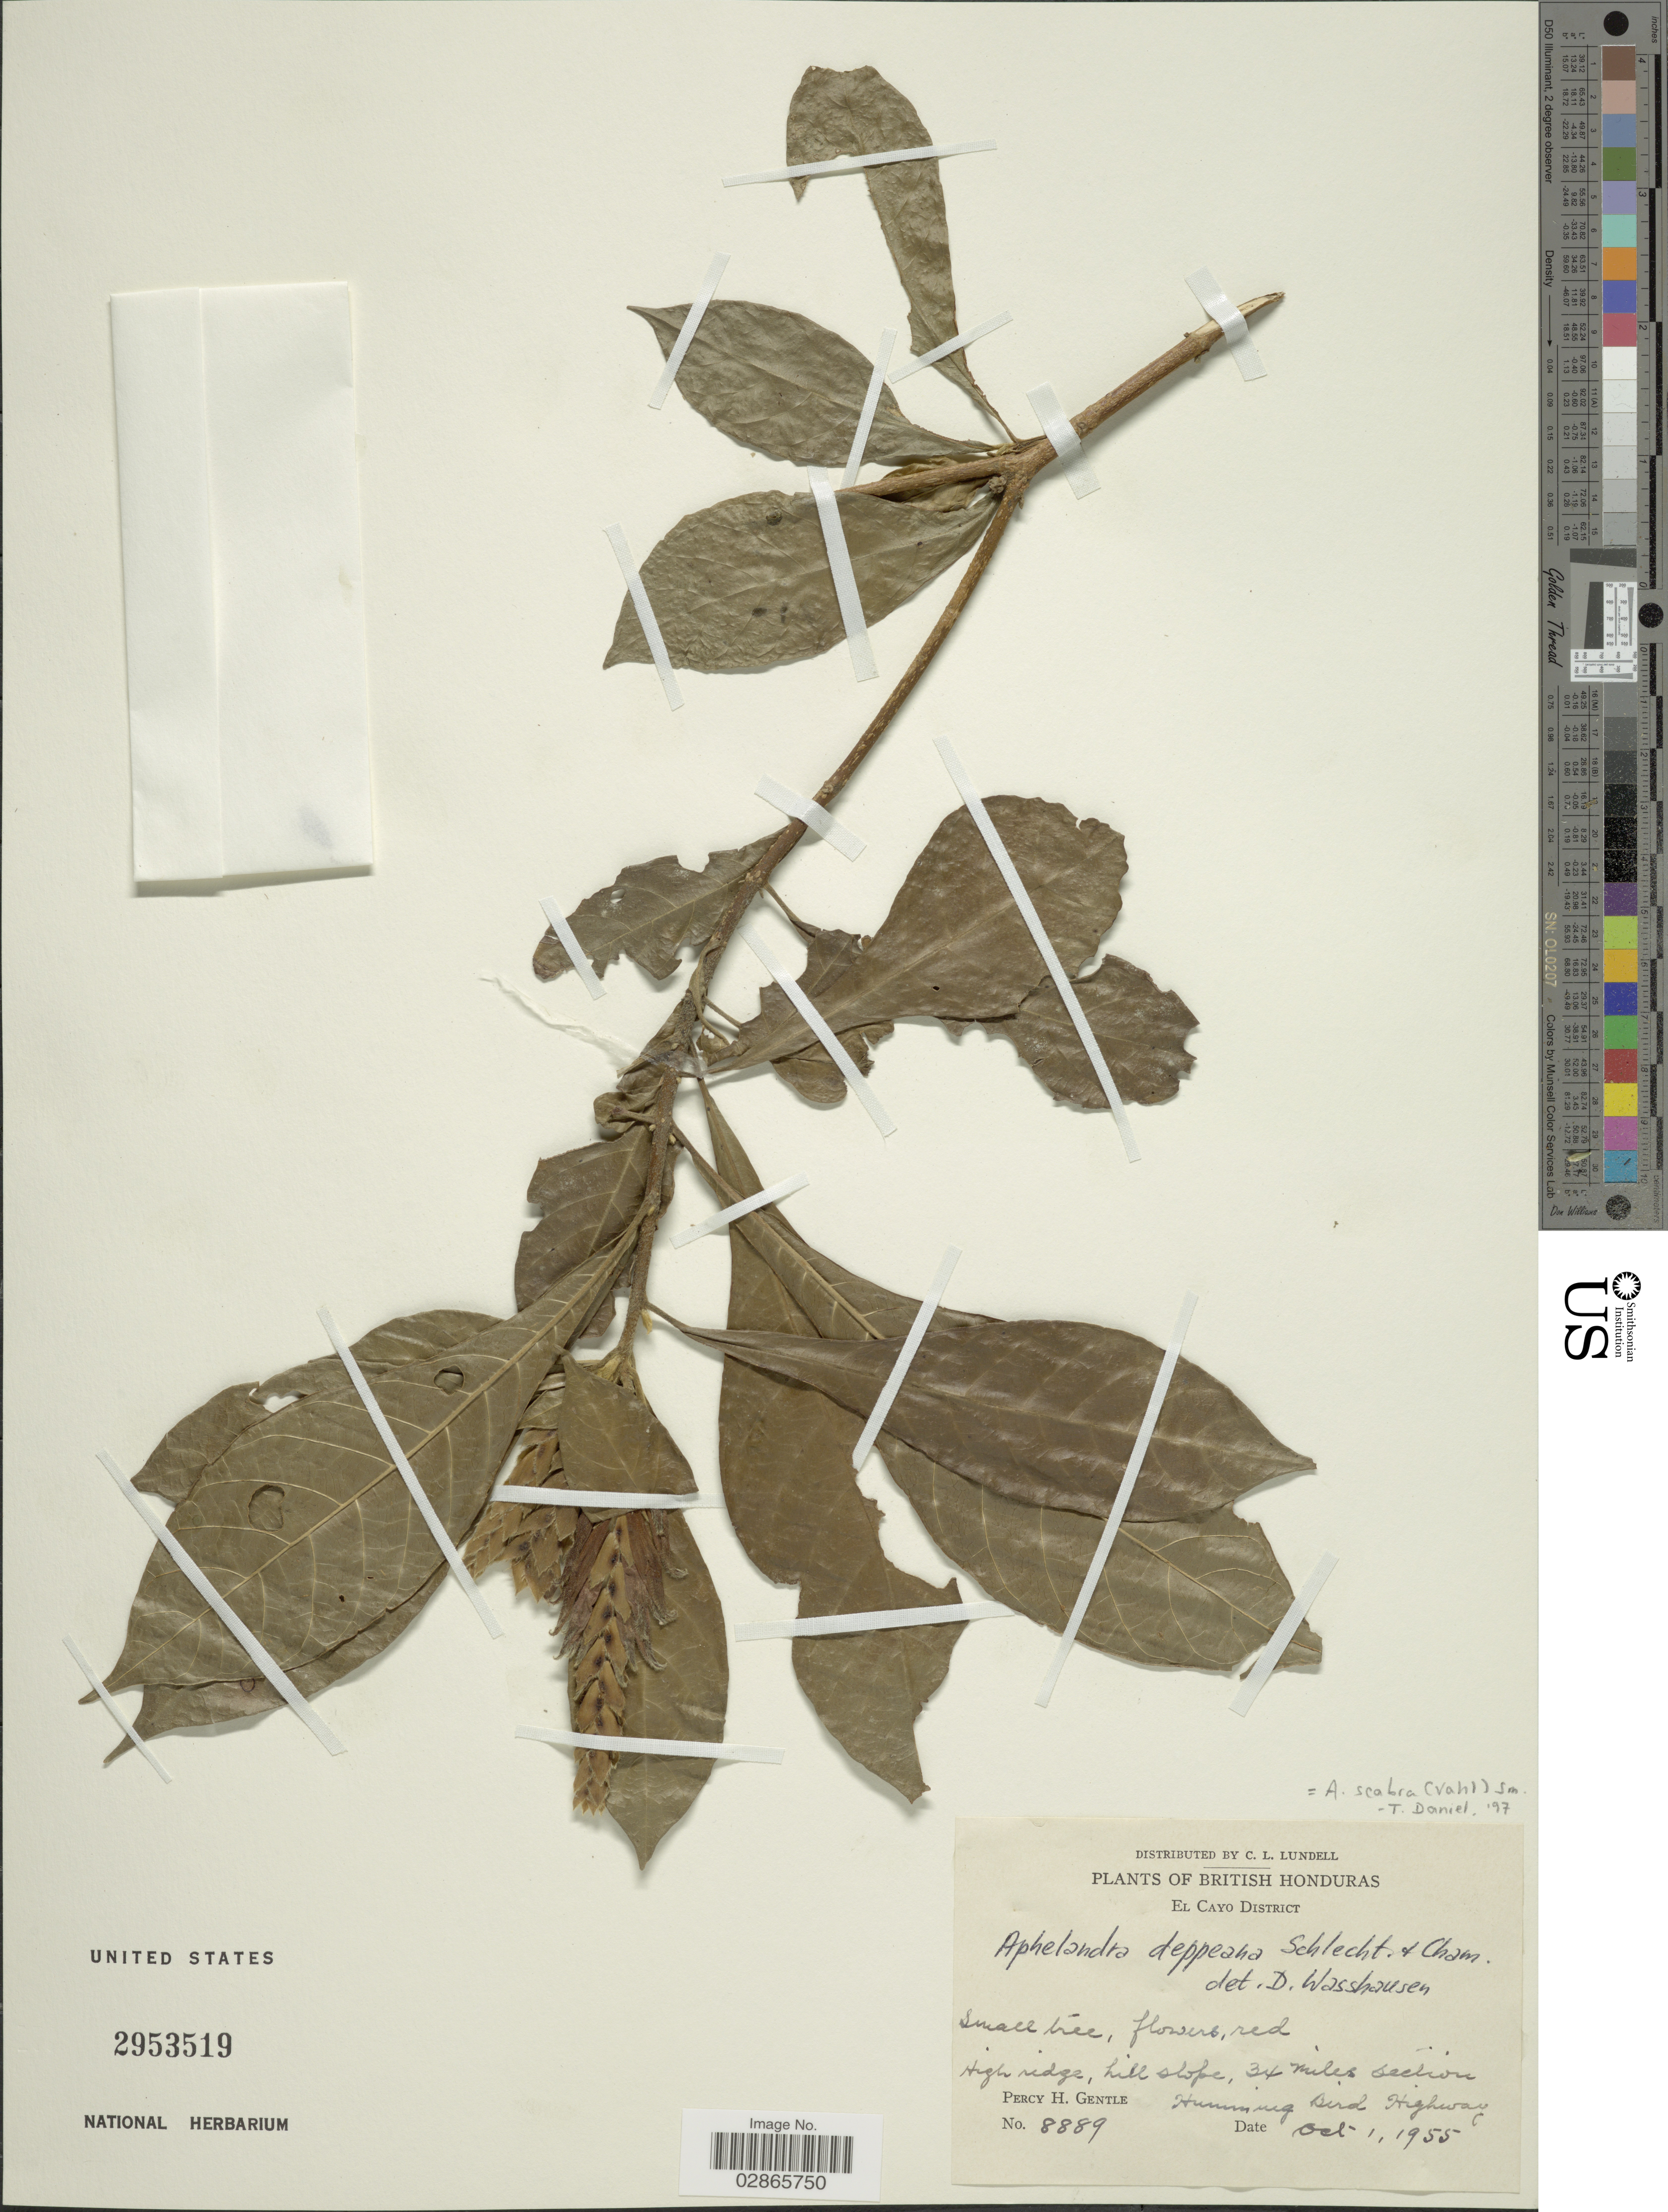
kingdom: Plantae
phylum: Tracheophyta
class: Magnoliopsida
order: Lamiales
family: Acanthaceae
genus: Aphelandra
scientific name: Aphelandra deppeana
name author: Schltdl. & Cham.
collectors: P. H. Gentle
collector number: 8889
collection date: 1955-10-01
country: Belize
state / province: Cayo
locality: British Honduras. El Cayo District. 34 miles section Humming Bird Highway.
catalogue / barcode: US 2953519